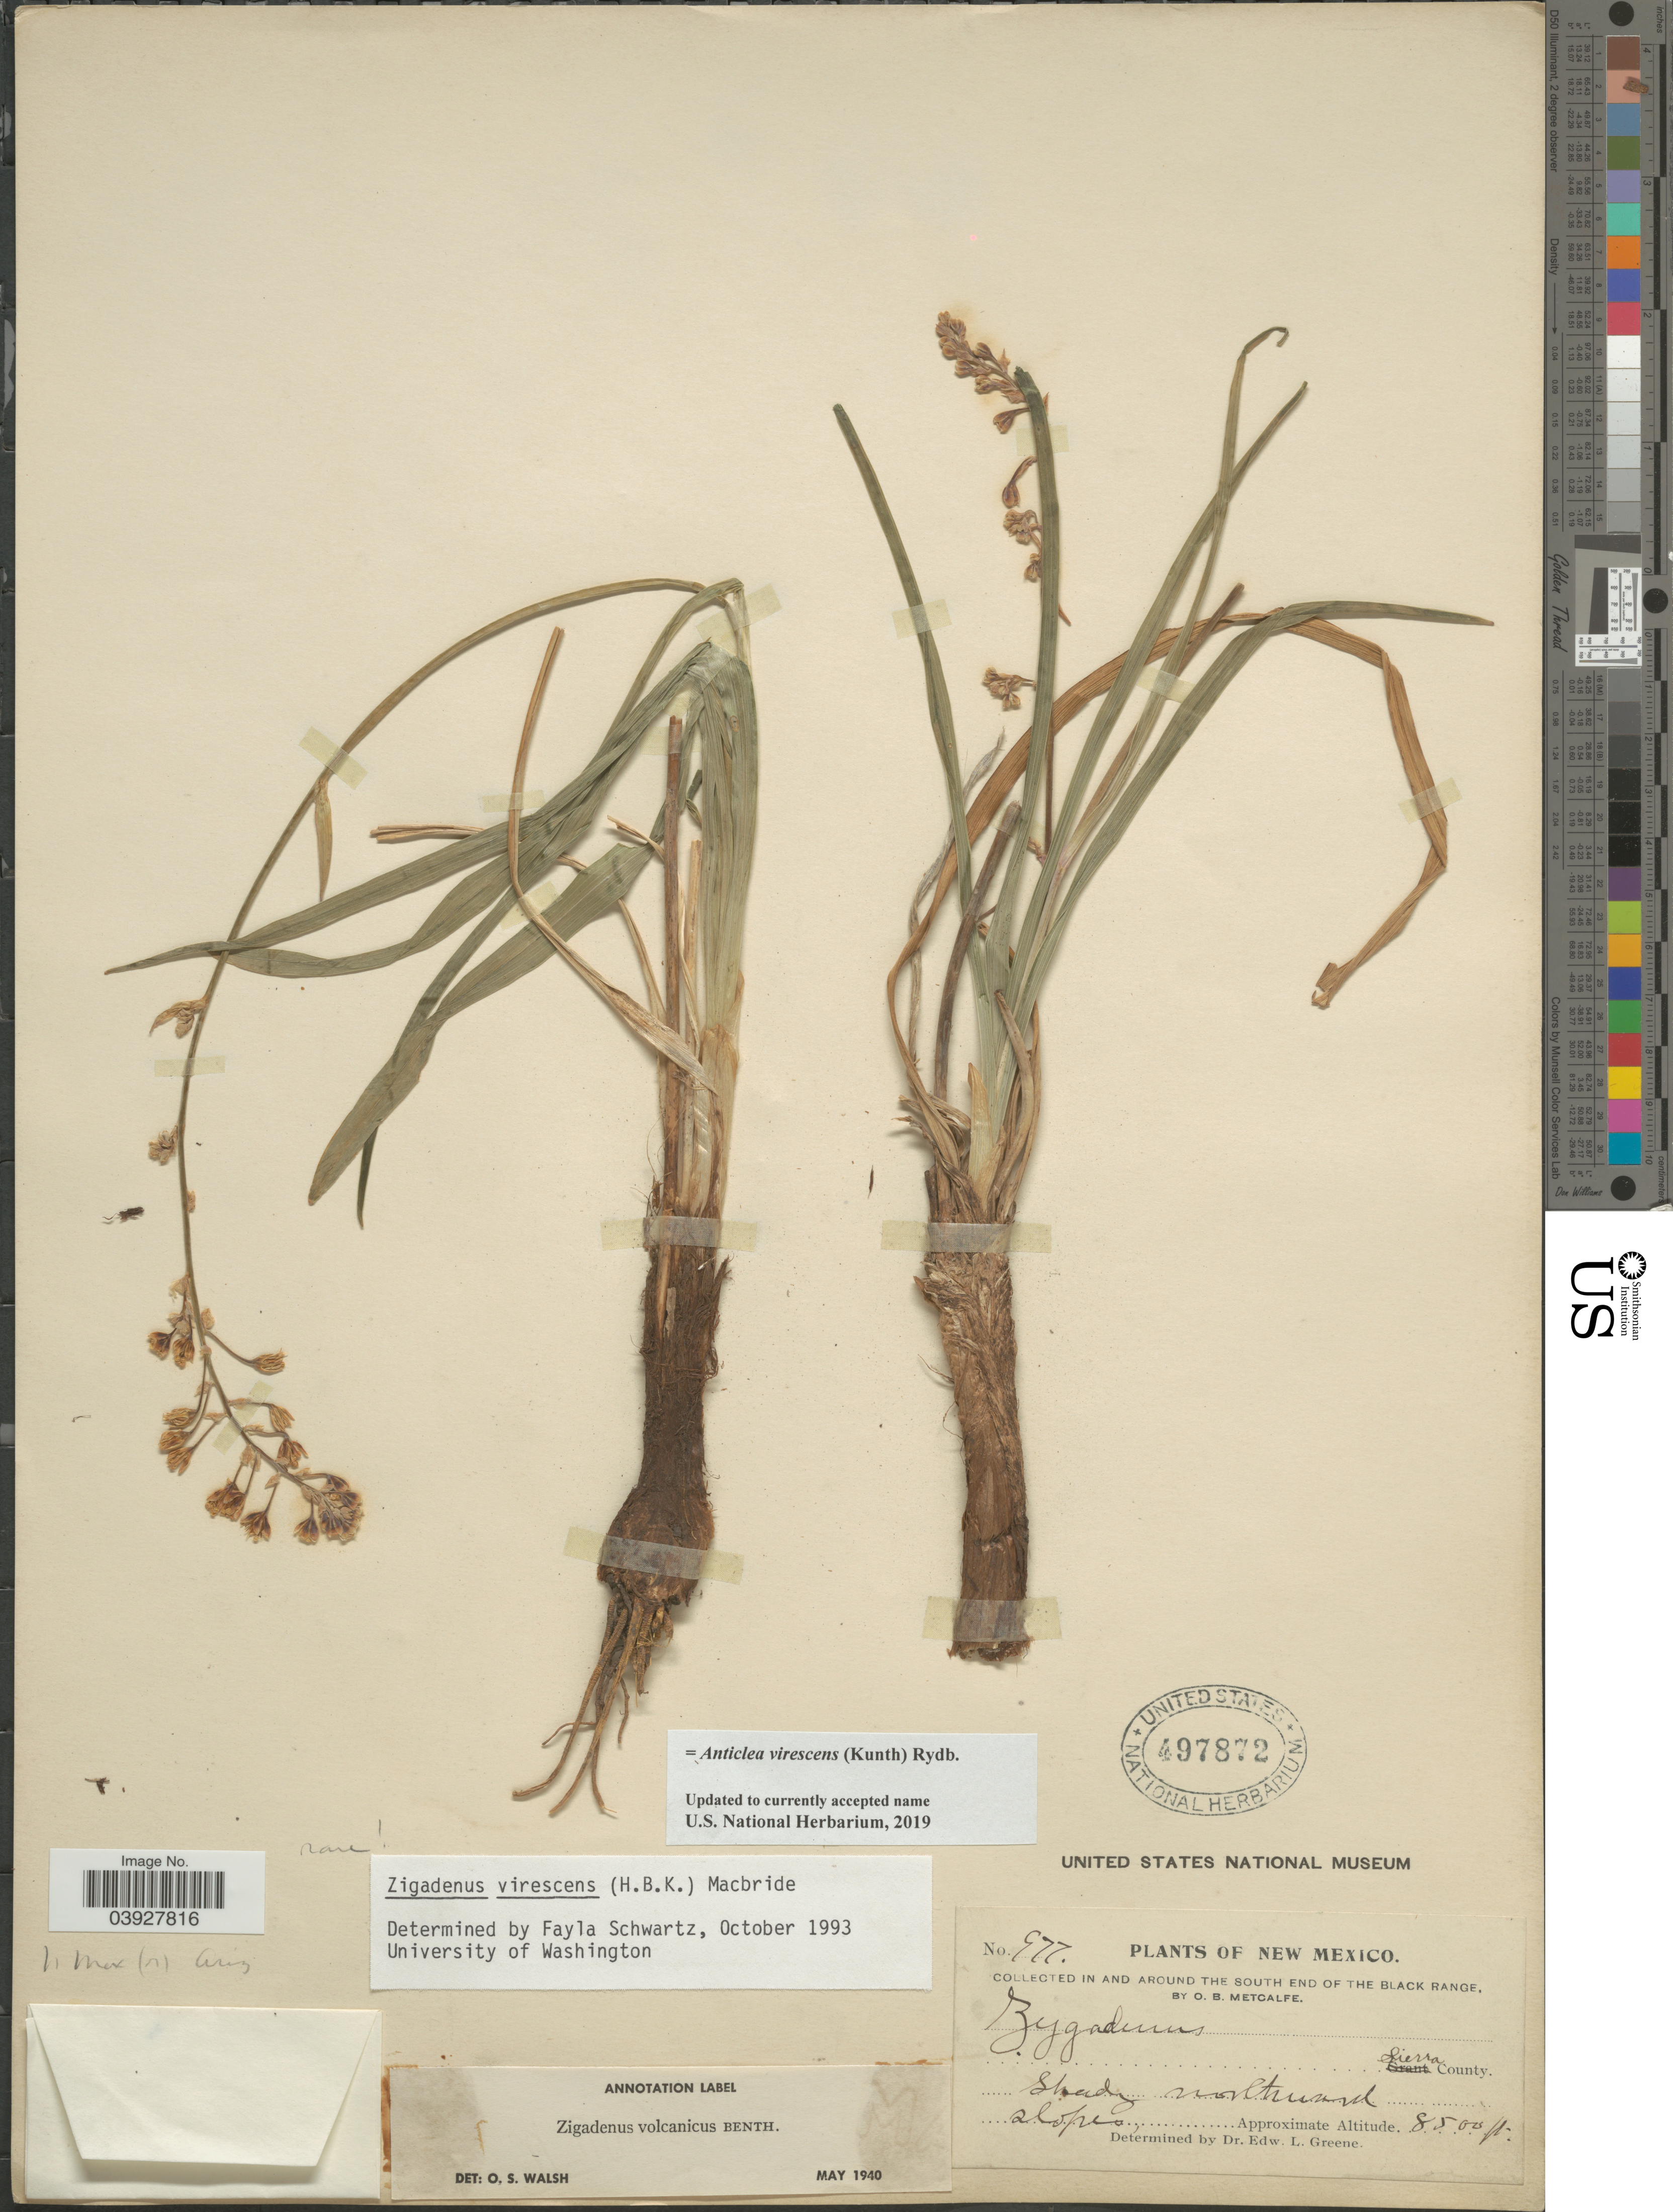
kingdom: Plantae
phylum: Tracheophyta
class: Liliopsida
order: Liliales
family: Melanthiaceae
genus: Anticlea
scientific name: Anticlea virescens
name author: (Kunth) Rydb.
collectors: O. B. Metcalfe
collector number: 977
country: United States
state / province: New Mexico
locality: In and around the South end of the Black Range. Sierra County. Shady northward slopes.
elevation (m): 2591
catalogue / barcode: US 497872